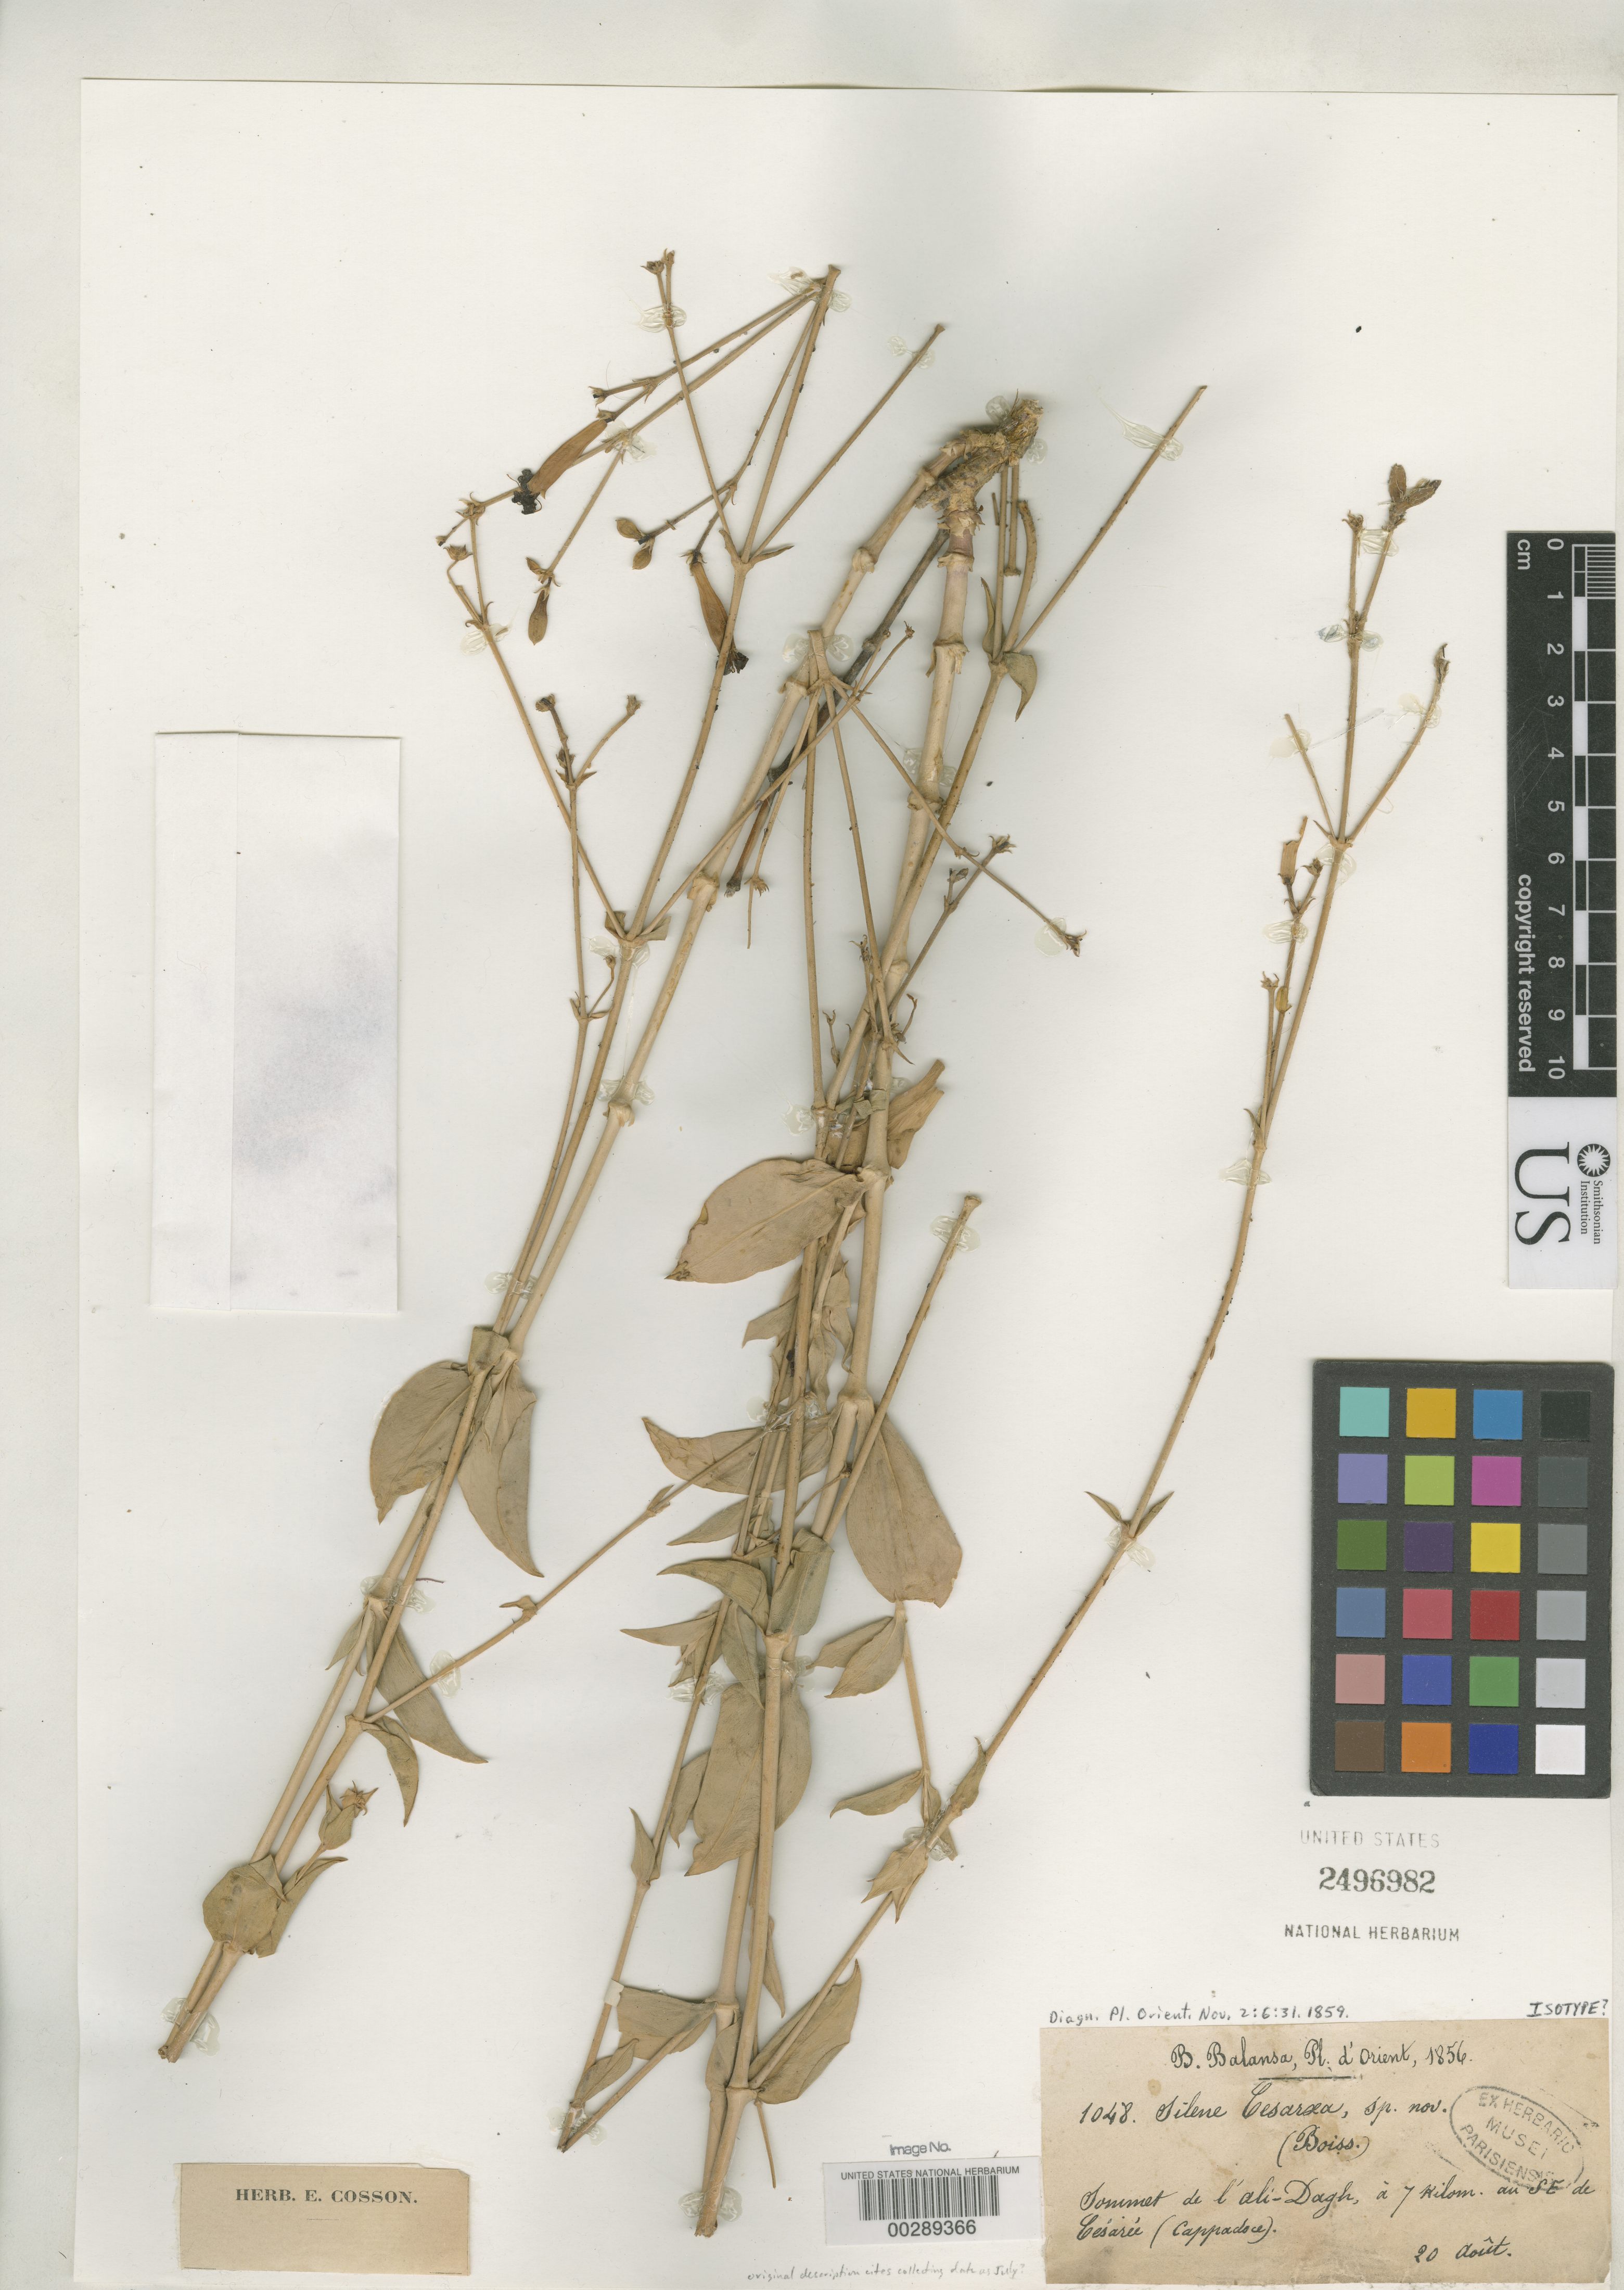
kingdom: Plantae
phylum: Tracheophyta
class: Magnoliopsida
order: Caryophyllales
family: Caryophyllaceae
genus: Silene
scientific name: Silene caesarea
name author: Boiss. & Balansa in Boiss.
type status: Possible Isotype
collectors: B. Balansa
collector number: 1048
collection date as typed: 20 Aug 1856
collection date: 1856-08-20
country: Turkey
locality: Summit of l'Ali-dagh, 7 km SE of Cesaree, Cappadocia.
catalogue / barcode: US 2496982